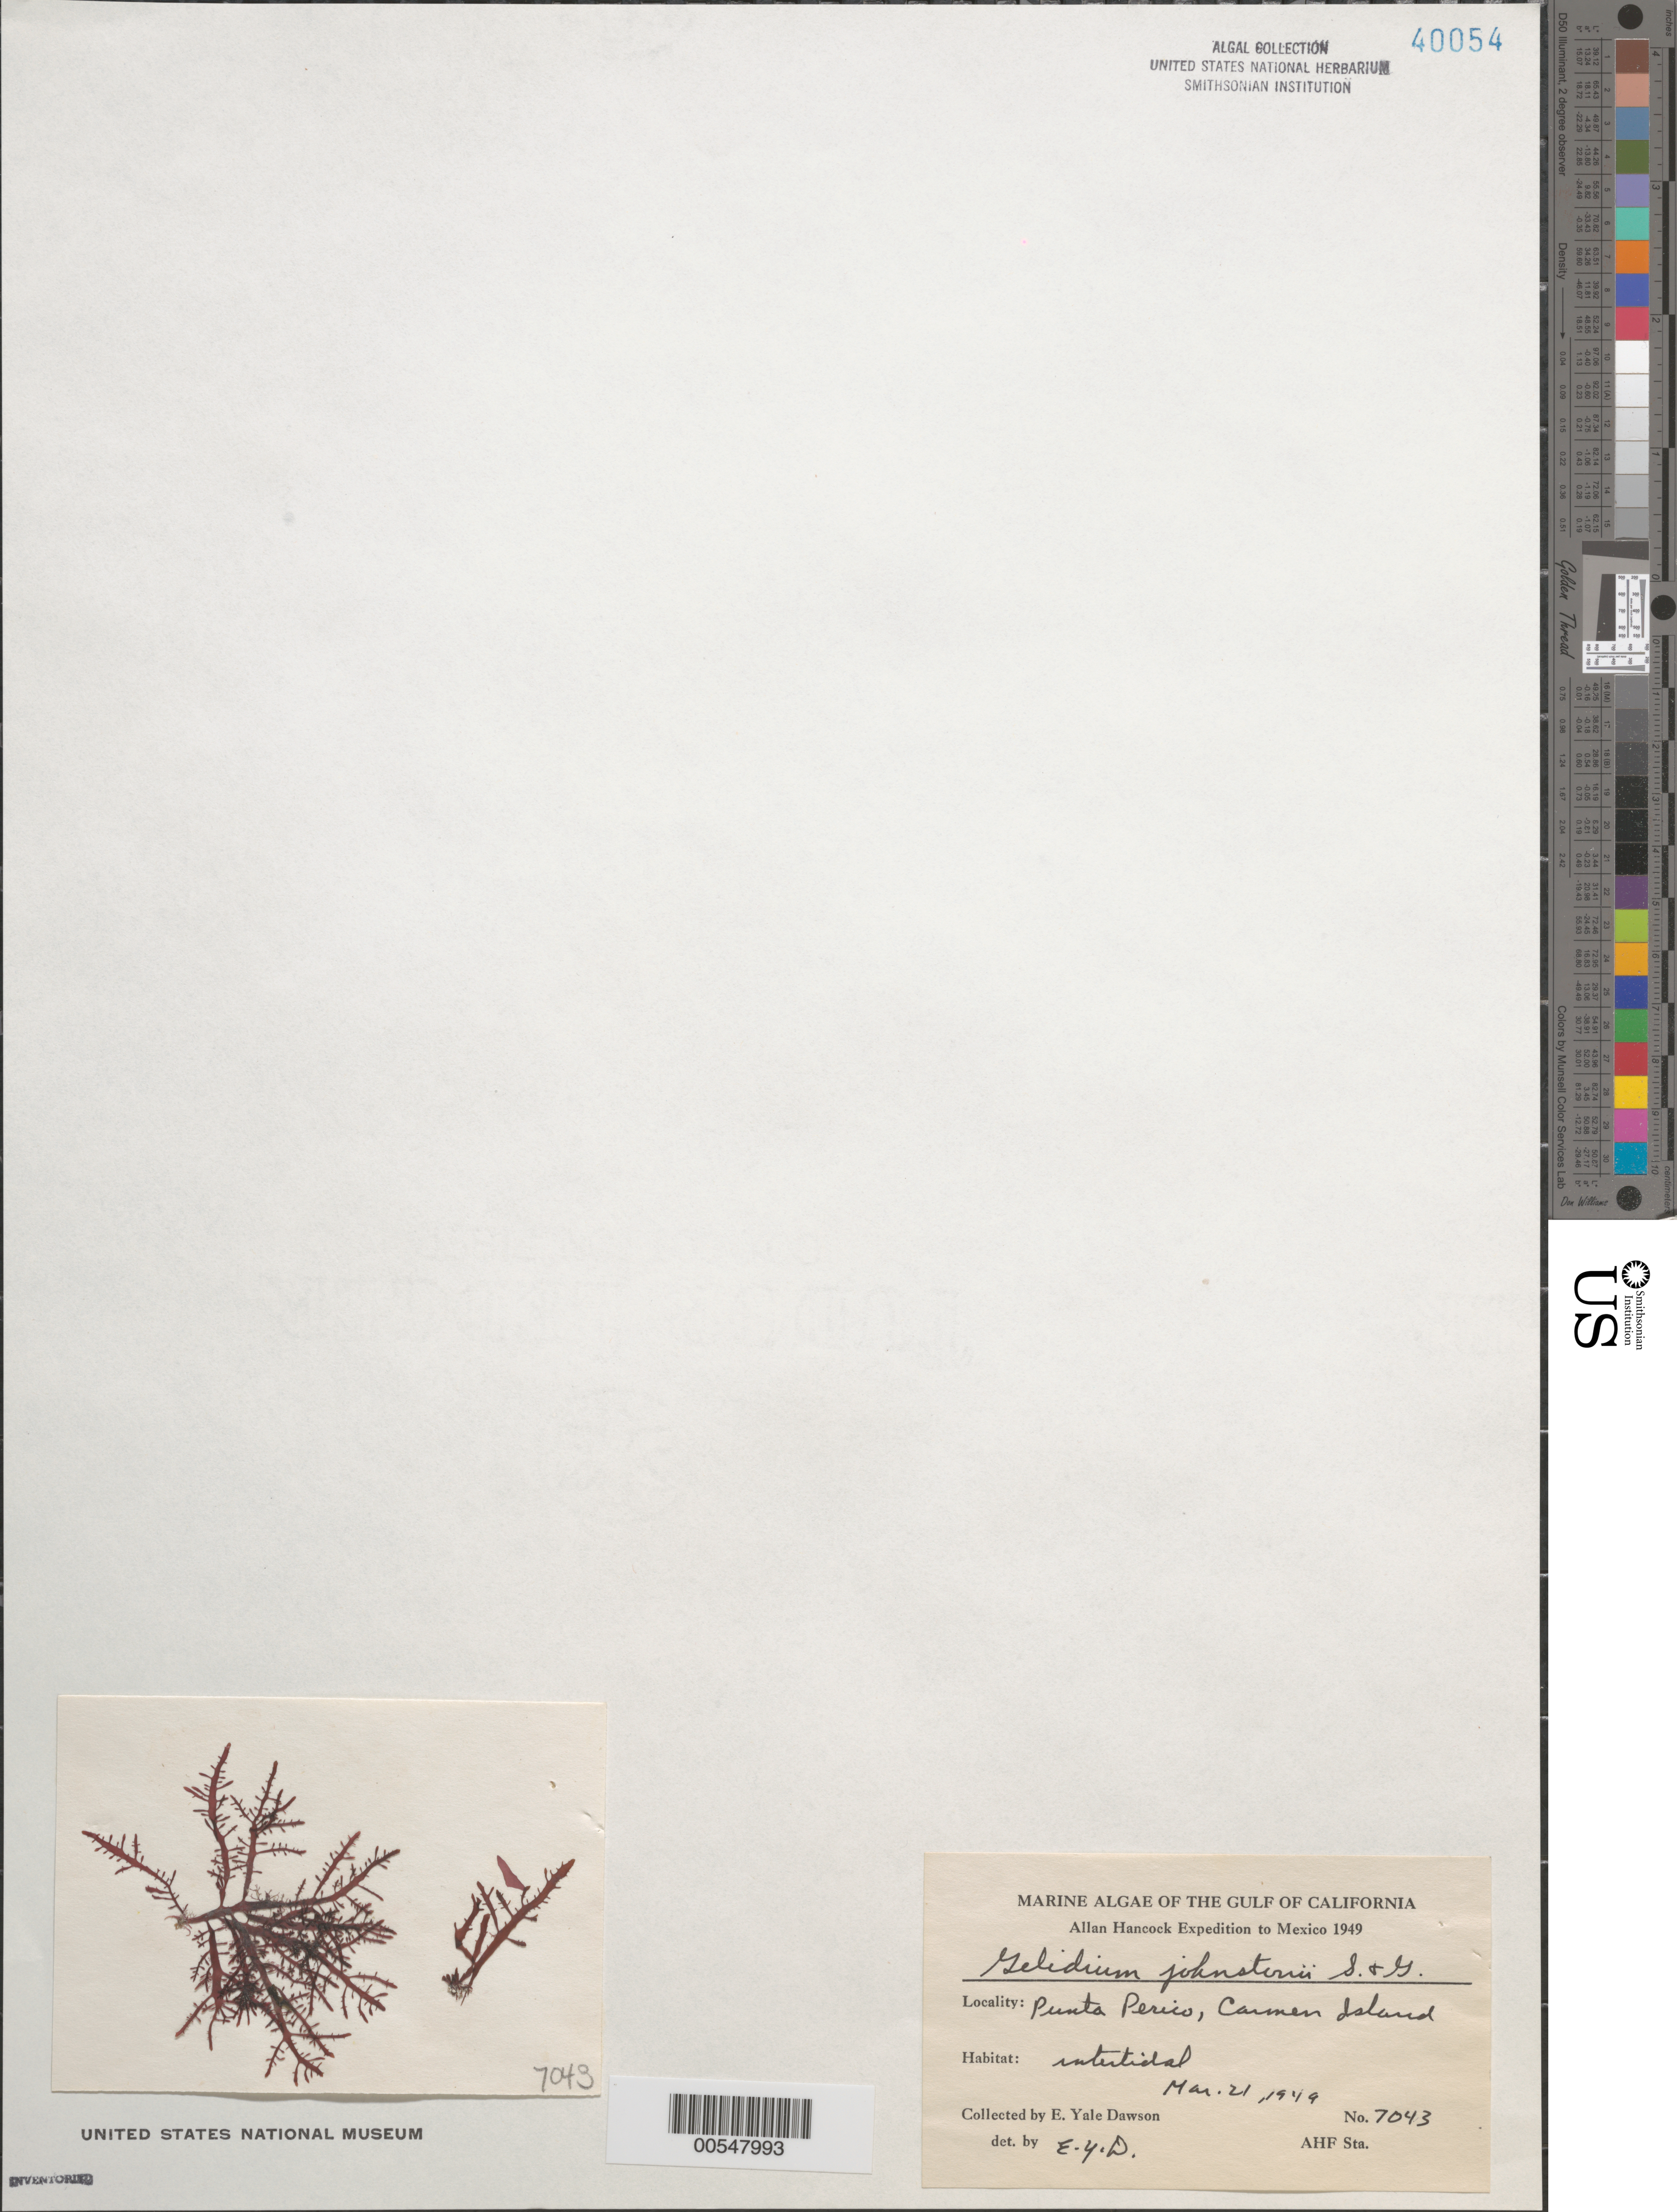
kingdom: Plantae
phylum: Rhodophyta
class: Florideophyceae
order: Gelidiales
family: Gelidiaceae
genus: Gelidium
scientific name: Gelidium johnstonii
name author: Setchell & N.L. Gardner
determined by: Dawson, E. Y.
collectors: E. Y. Dawson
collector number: EYD 7043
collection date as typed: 21 Mar 1949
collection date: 1949-03-21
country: Mexico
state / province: Baja California Sur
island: Isla Carmen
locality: Punta Perico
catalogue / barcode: US 40054